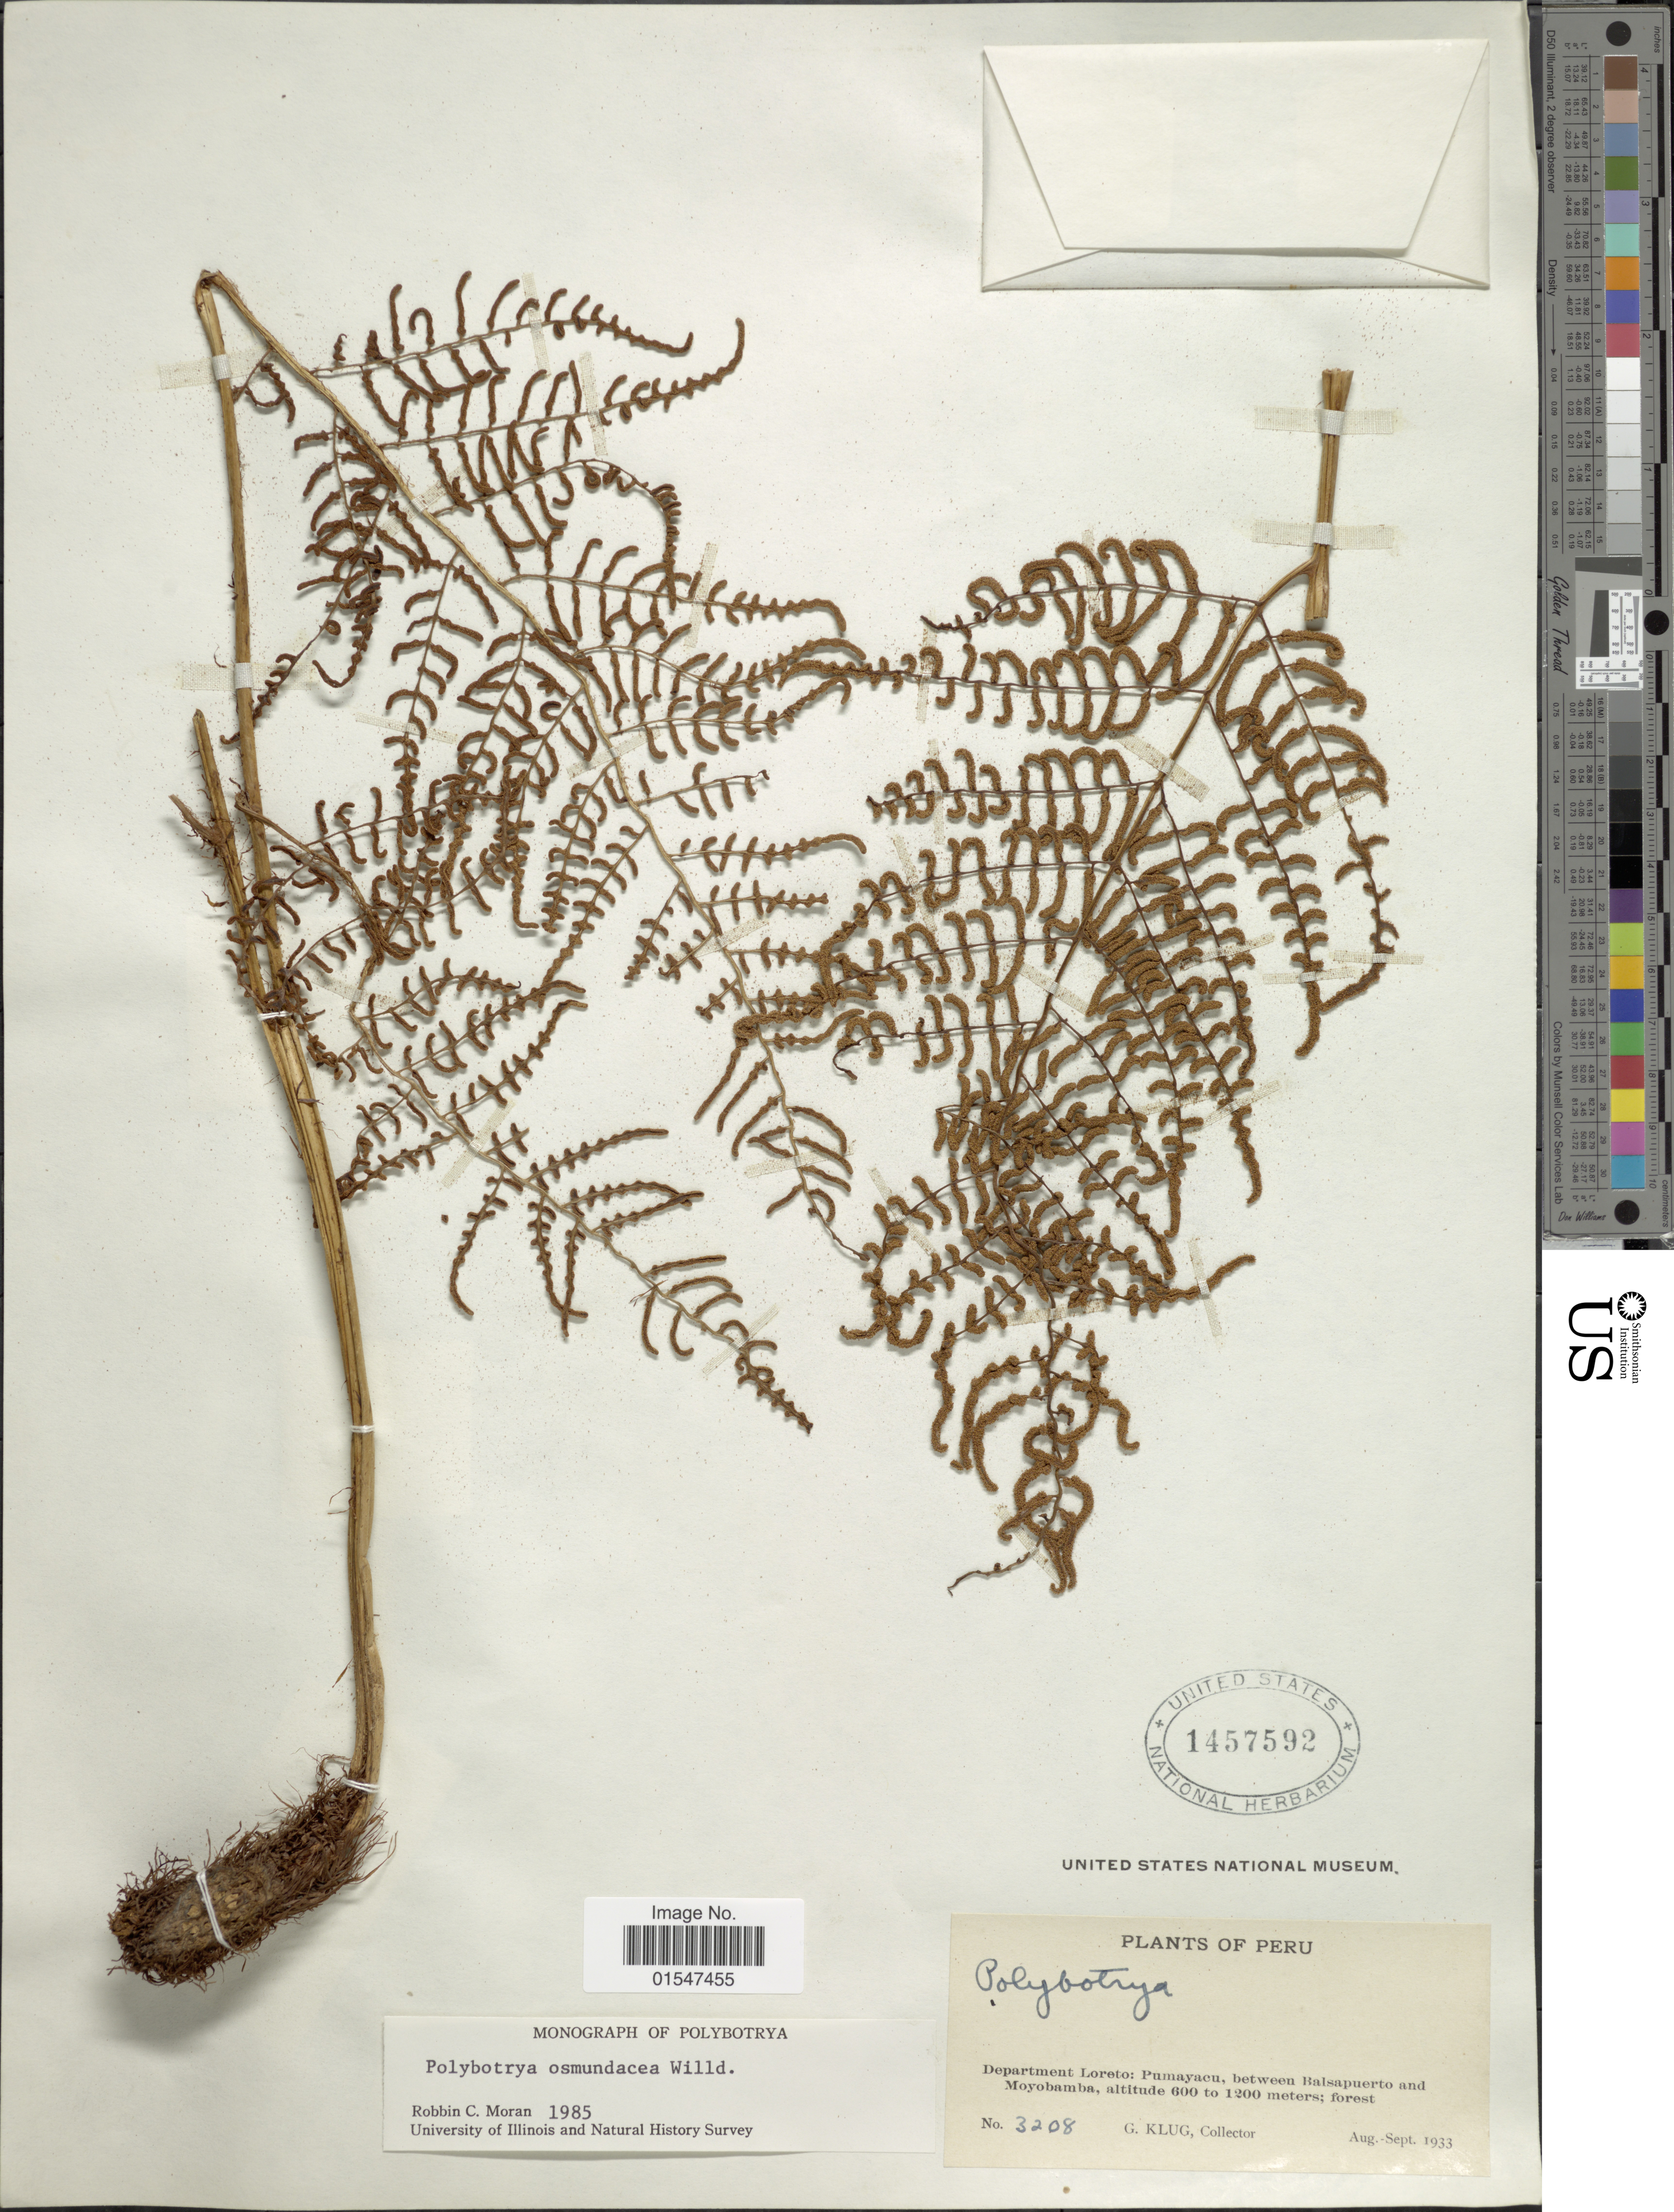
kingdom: Plantae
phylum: Tracheophyta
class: Polypodiopsida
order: Polypodiales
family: Dryopteridaceae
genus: Polybotrya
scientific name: Polybotrya osmundacea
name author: Humb. & Bonpl. ex Willd.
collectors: G. Klug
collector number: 3208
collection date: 1933-08/1933-09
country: Peru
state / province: Loreto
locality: Pumayacu, between Balsapuerto and Moyobamba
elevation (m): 600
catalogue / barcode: US 1457592